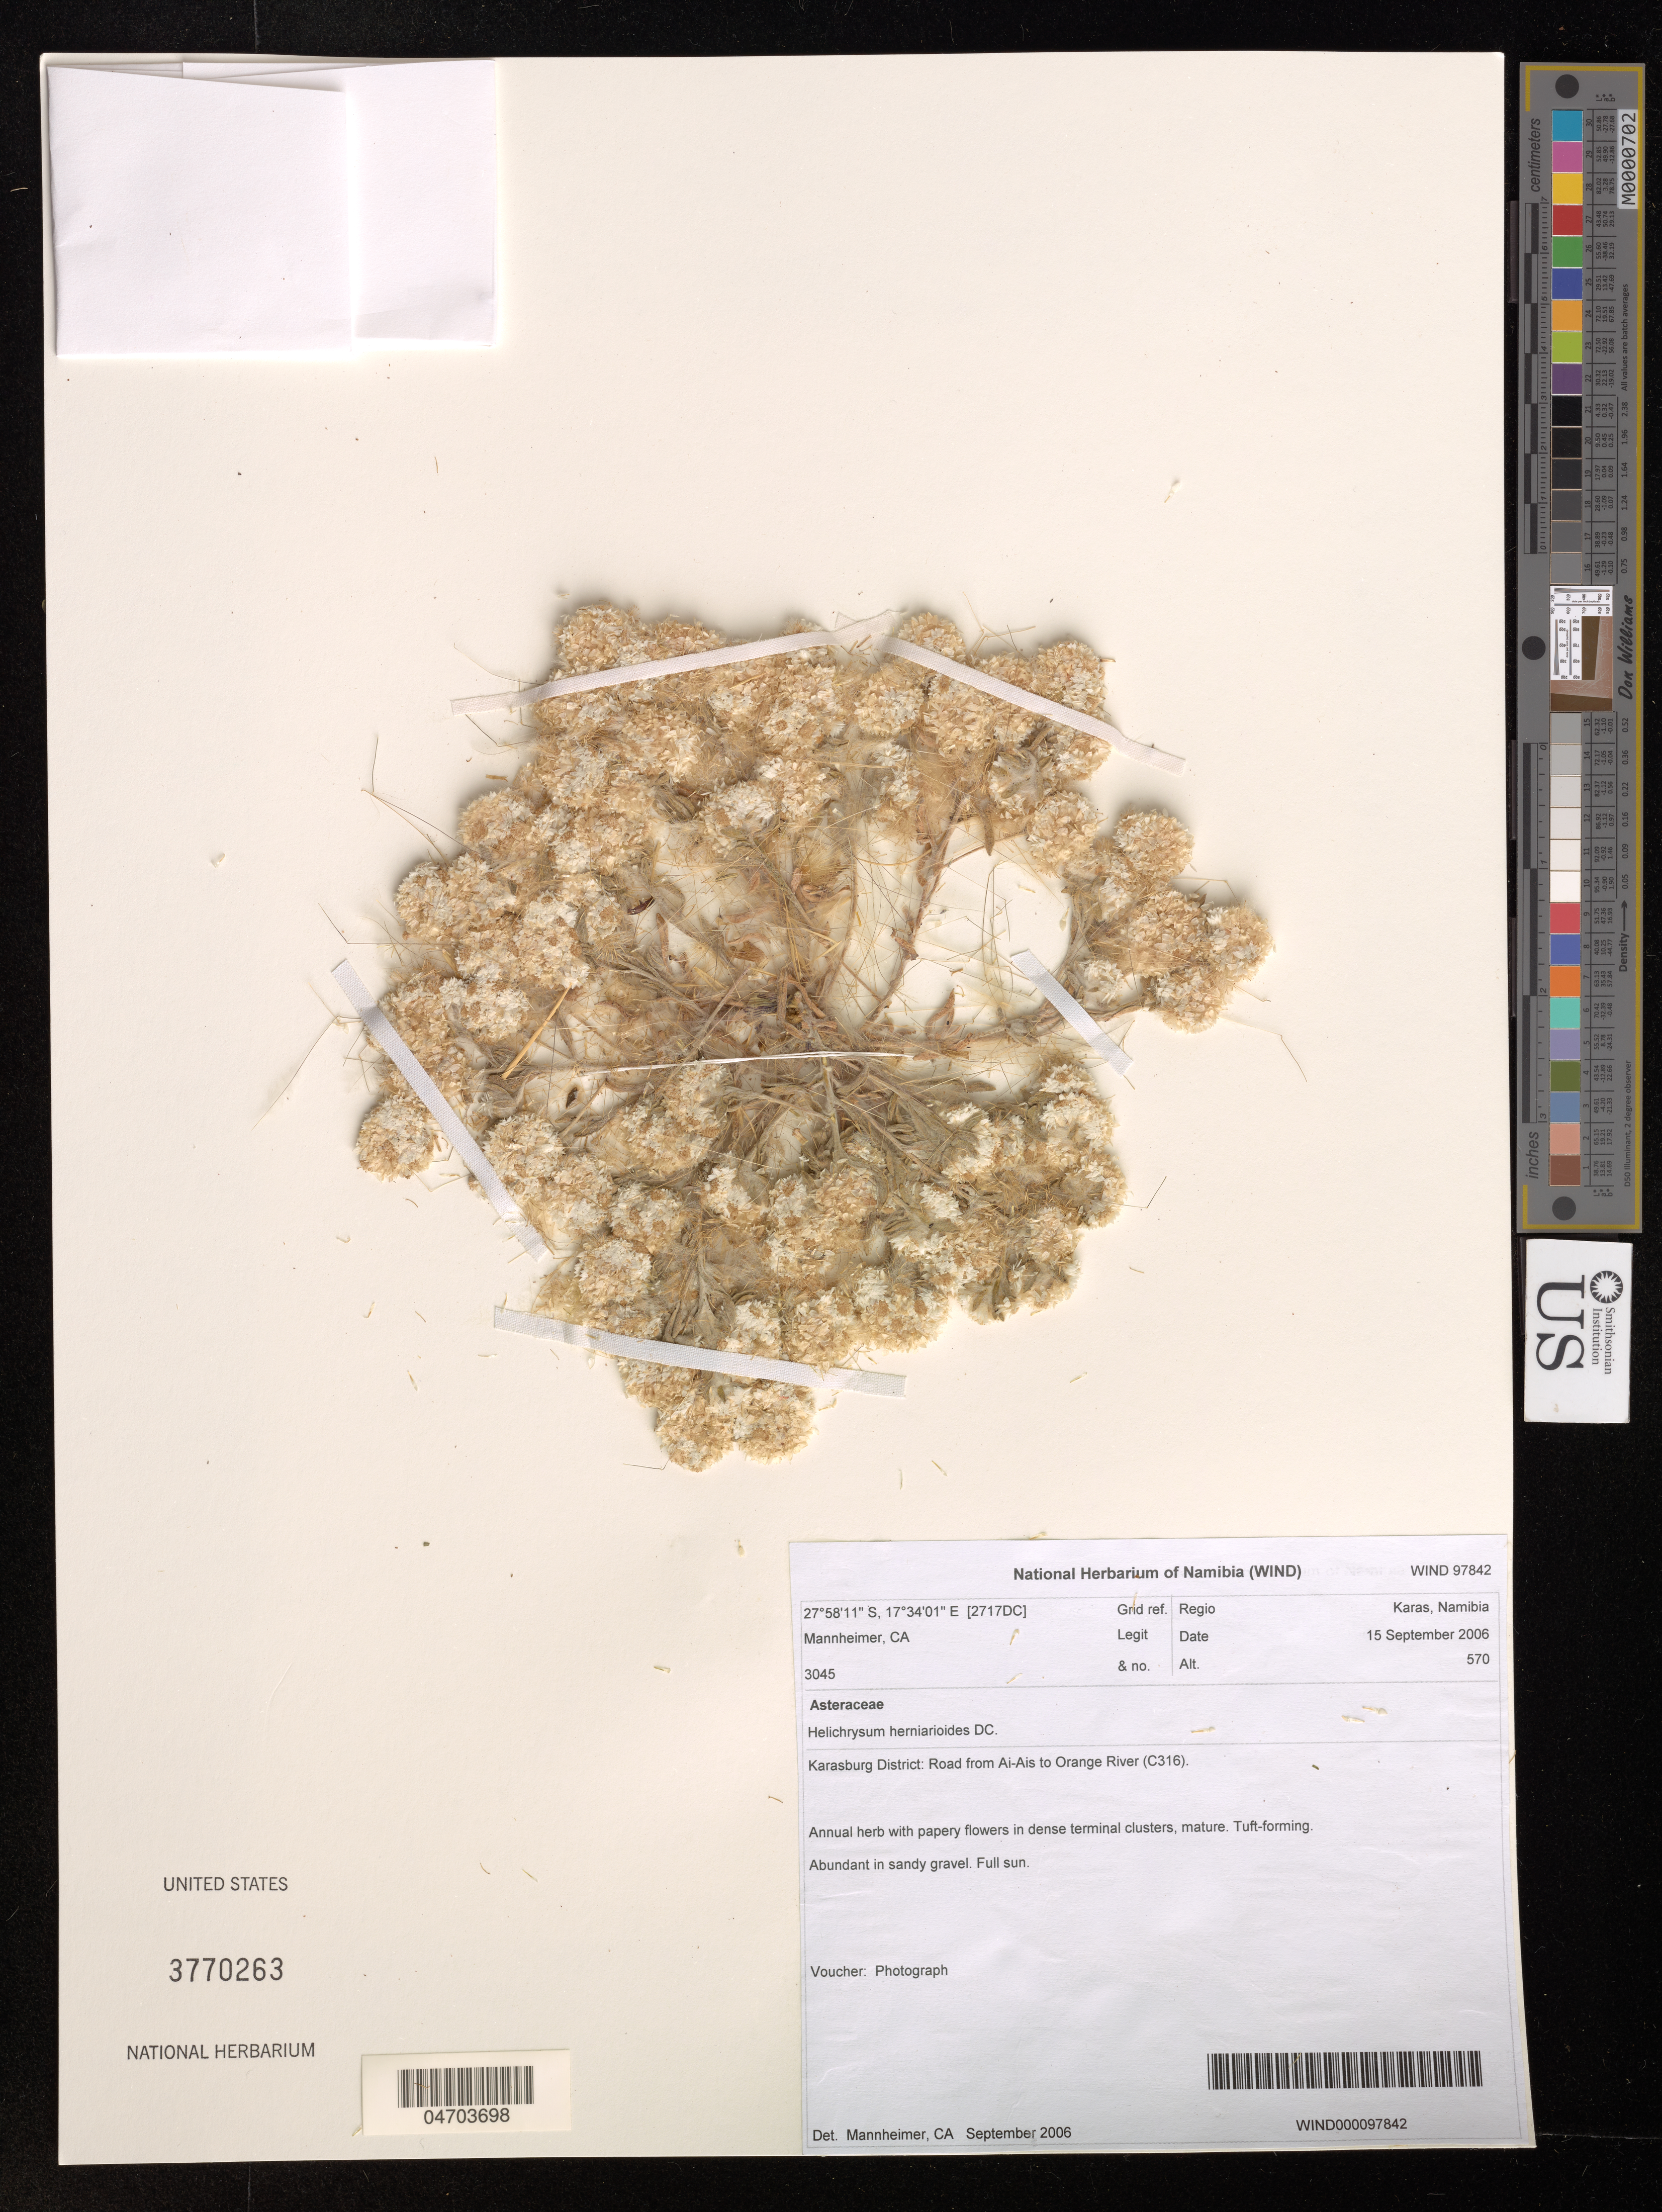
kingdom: Plantae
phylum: Tracheophyta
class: Magnoliopsida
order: Asterales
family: Asteraceae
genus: Helichrysum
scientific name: Helichrysum herniarioides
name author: DC.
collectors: C. A. Mannheimer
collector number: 3045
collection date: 2006-09-15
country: Namibia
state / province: Karas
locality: [2717DC] Grid ref. Karasburg District: Road from Ai-Ais to Orange River (C316).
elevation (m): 570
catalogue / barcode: US 3770263